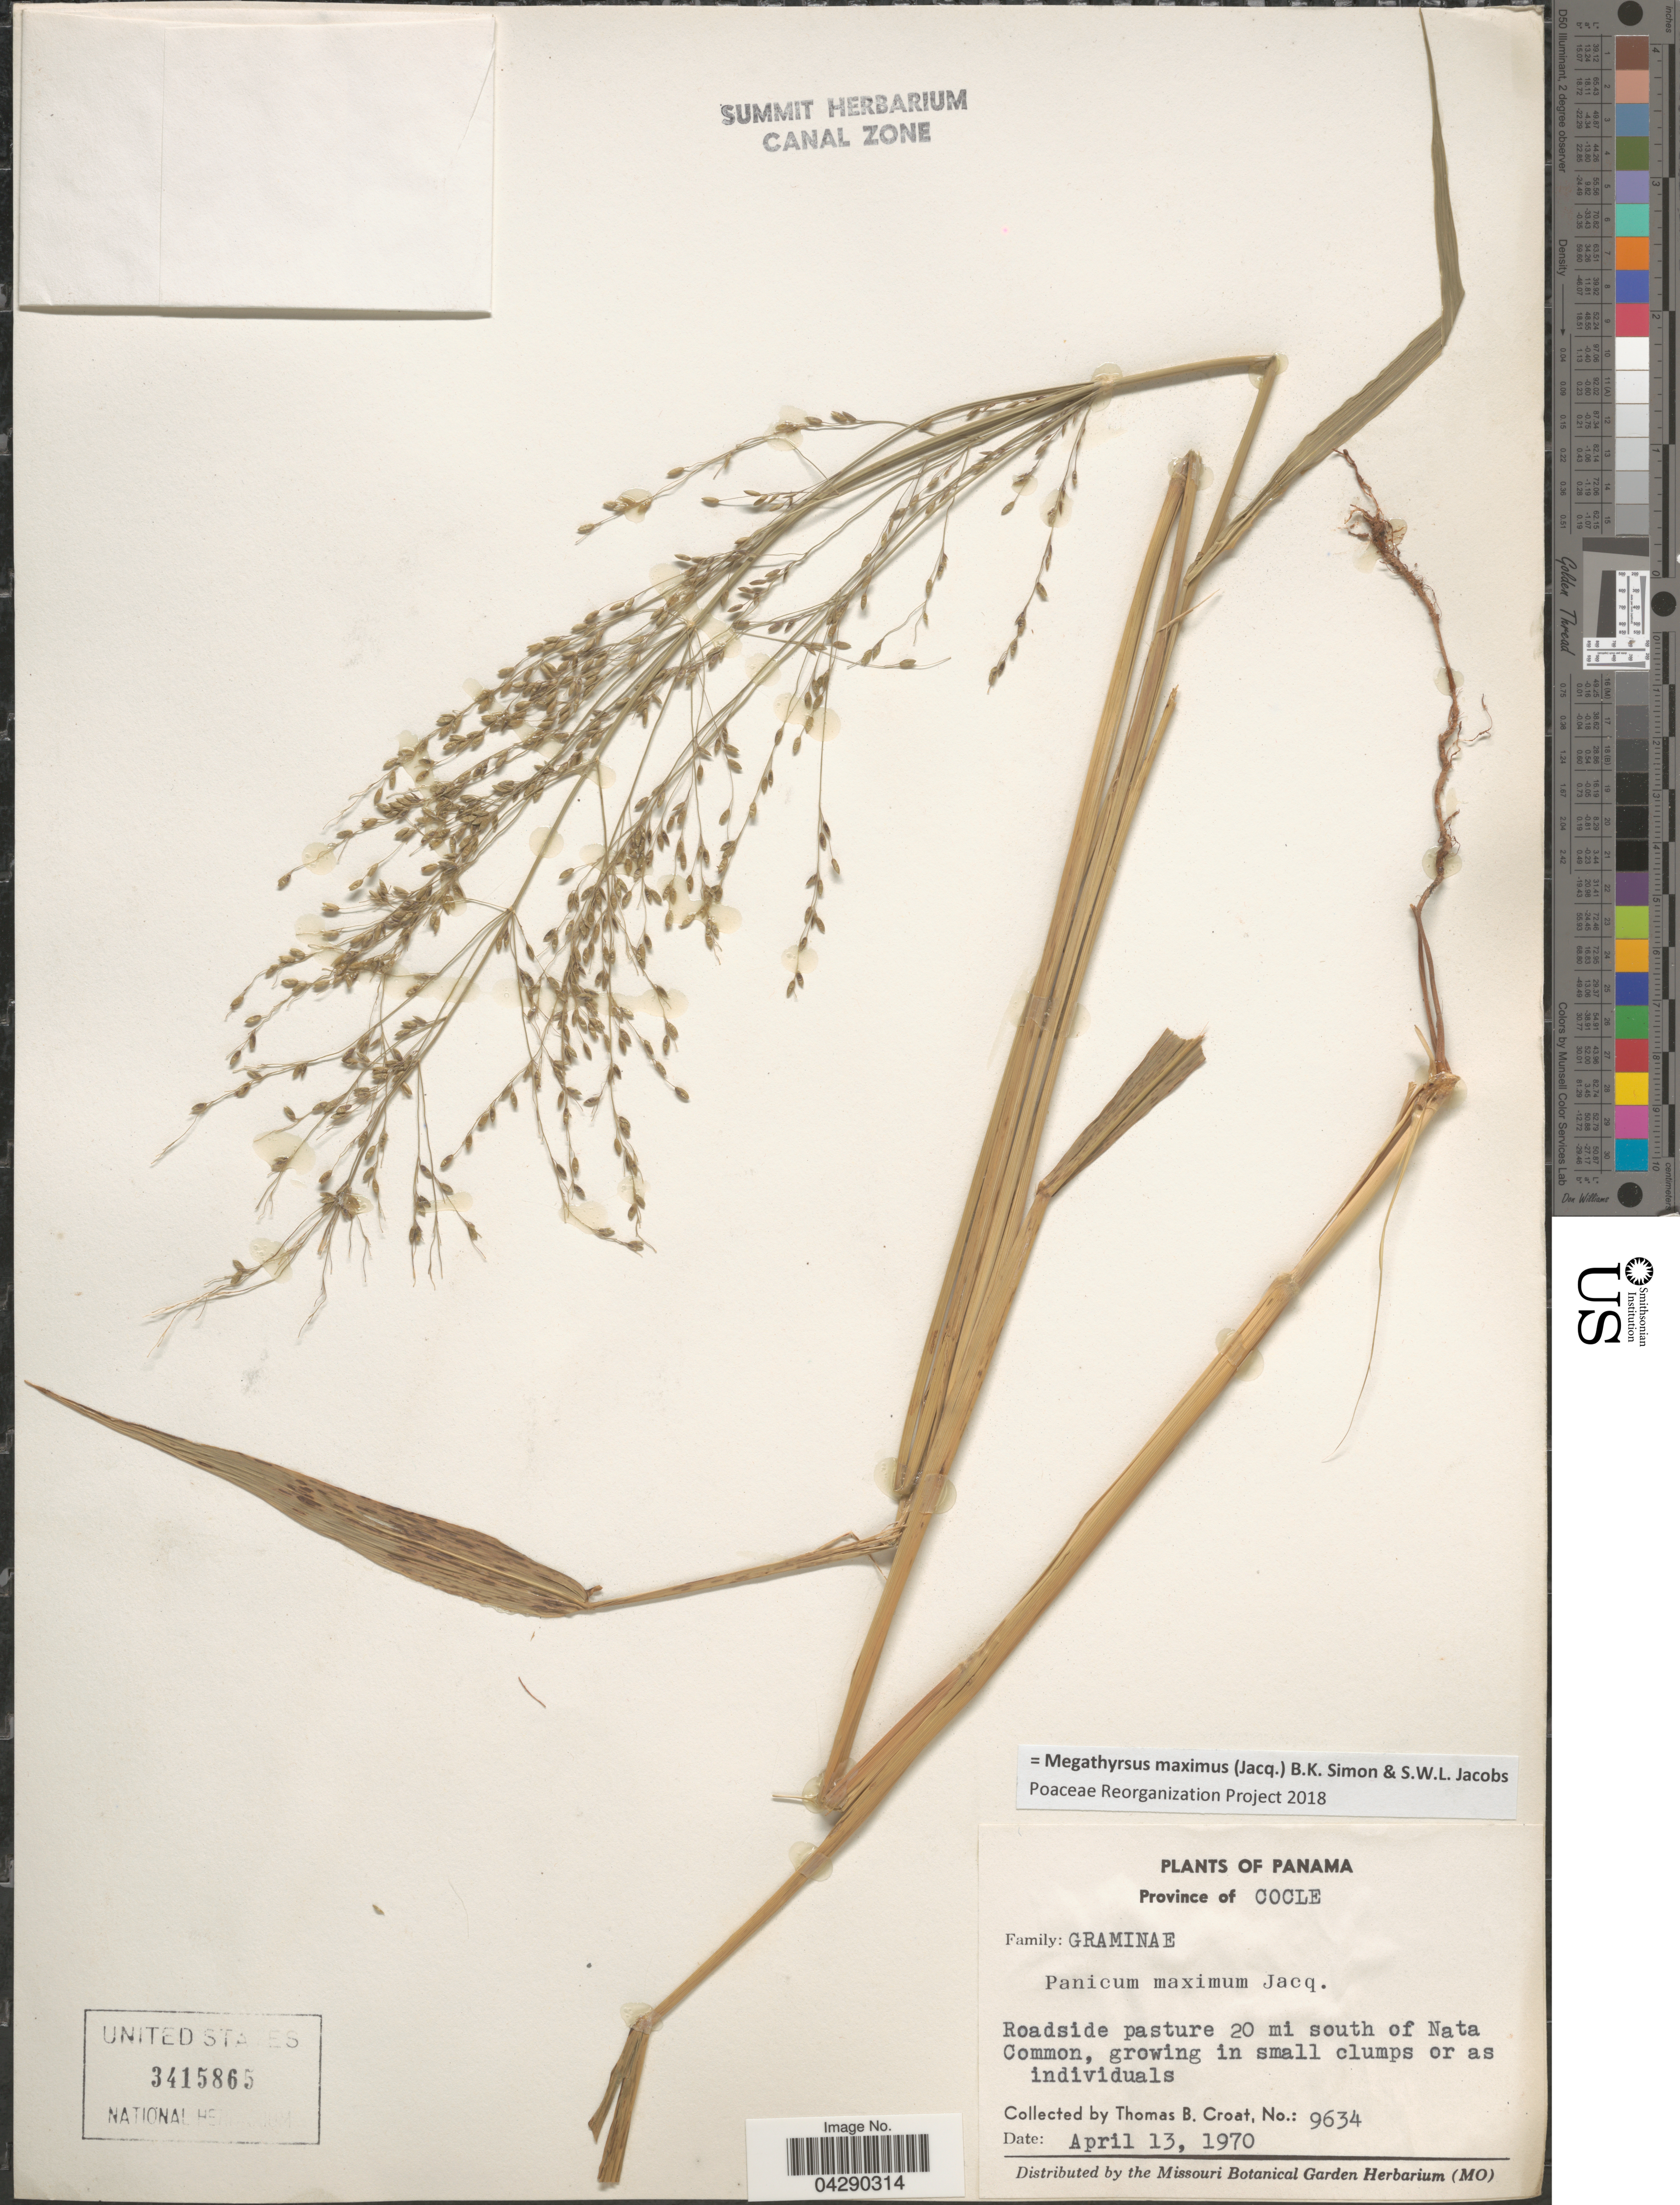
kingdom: Plantae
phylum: Tracheophyta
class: Liliopsida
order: Poales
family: Poaceae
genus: Megathyrsus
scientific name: Megathyrsus maximus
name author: (Jacq.) B.K. Simon & S.W.L. Jacobs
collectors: T. B. Croat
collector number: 9634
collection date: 1970-04-13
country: Panama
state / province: Cocle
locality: Roadside pasture 20 mi south of Nata.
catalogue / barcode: US 3415865